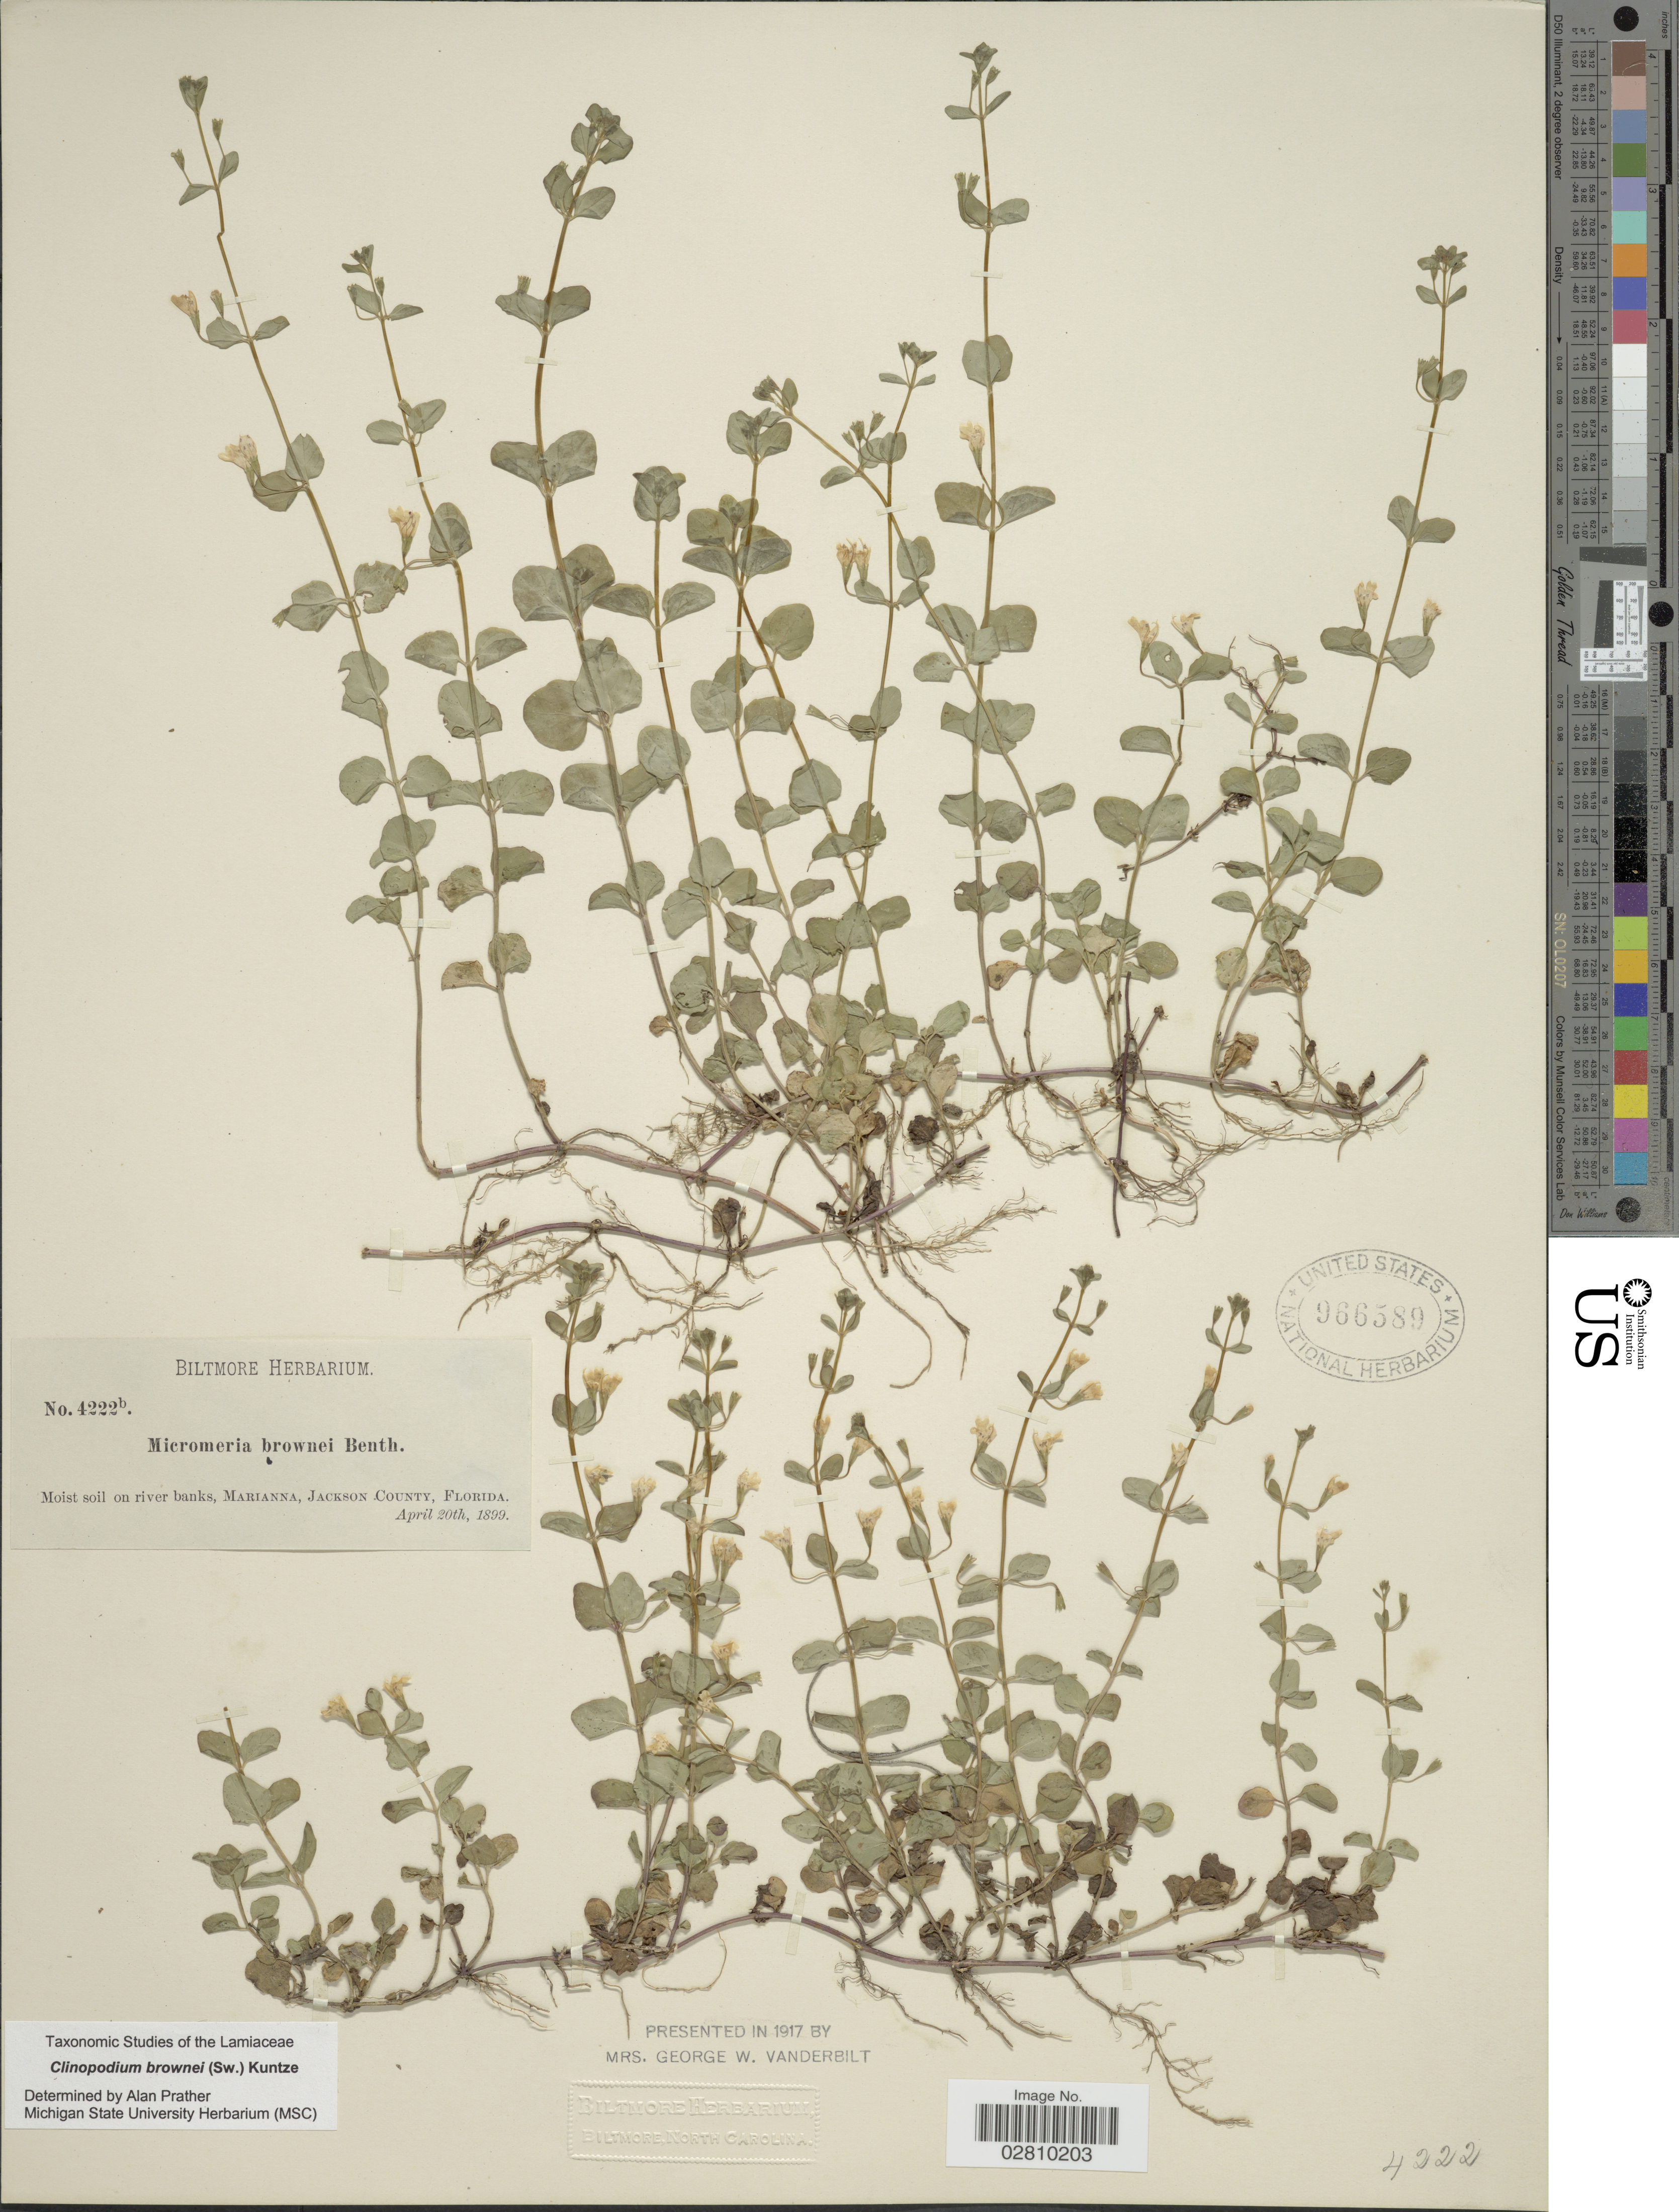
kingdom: Plantae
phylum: Tracheophyta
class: Magnoliopsida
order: Lamiales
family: Lamiaceae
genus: Clinopodium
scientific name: Clinopodium brownei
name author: (Sw.) Kuntze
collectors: ex herb. Biltmore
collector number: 4222b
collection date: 1899-04-20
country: United States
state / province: Florida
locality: Moist soil on river banks, Marianna, Jackson County.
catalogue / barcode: US 966589